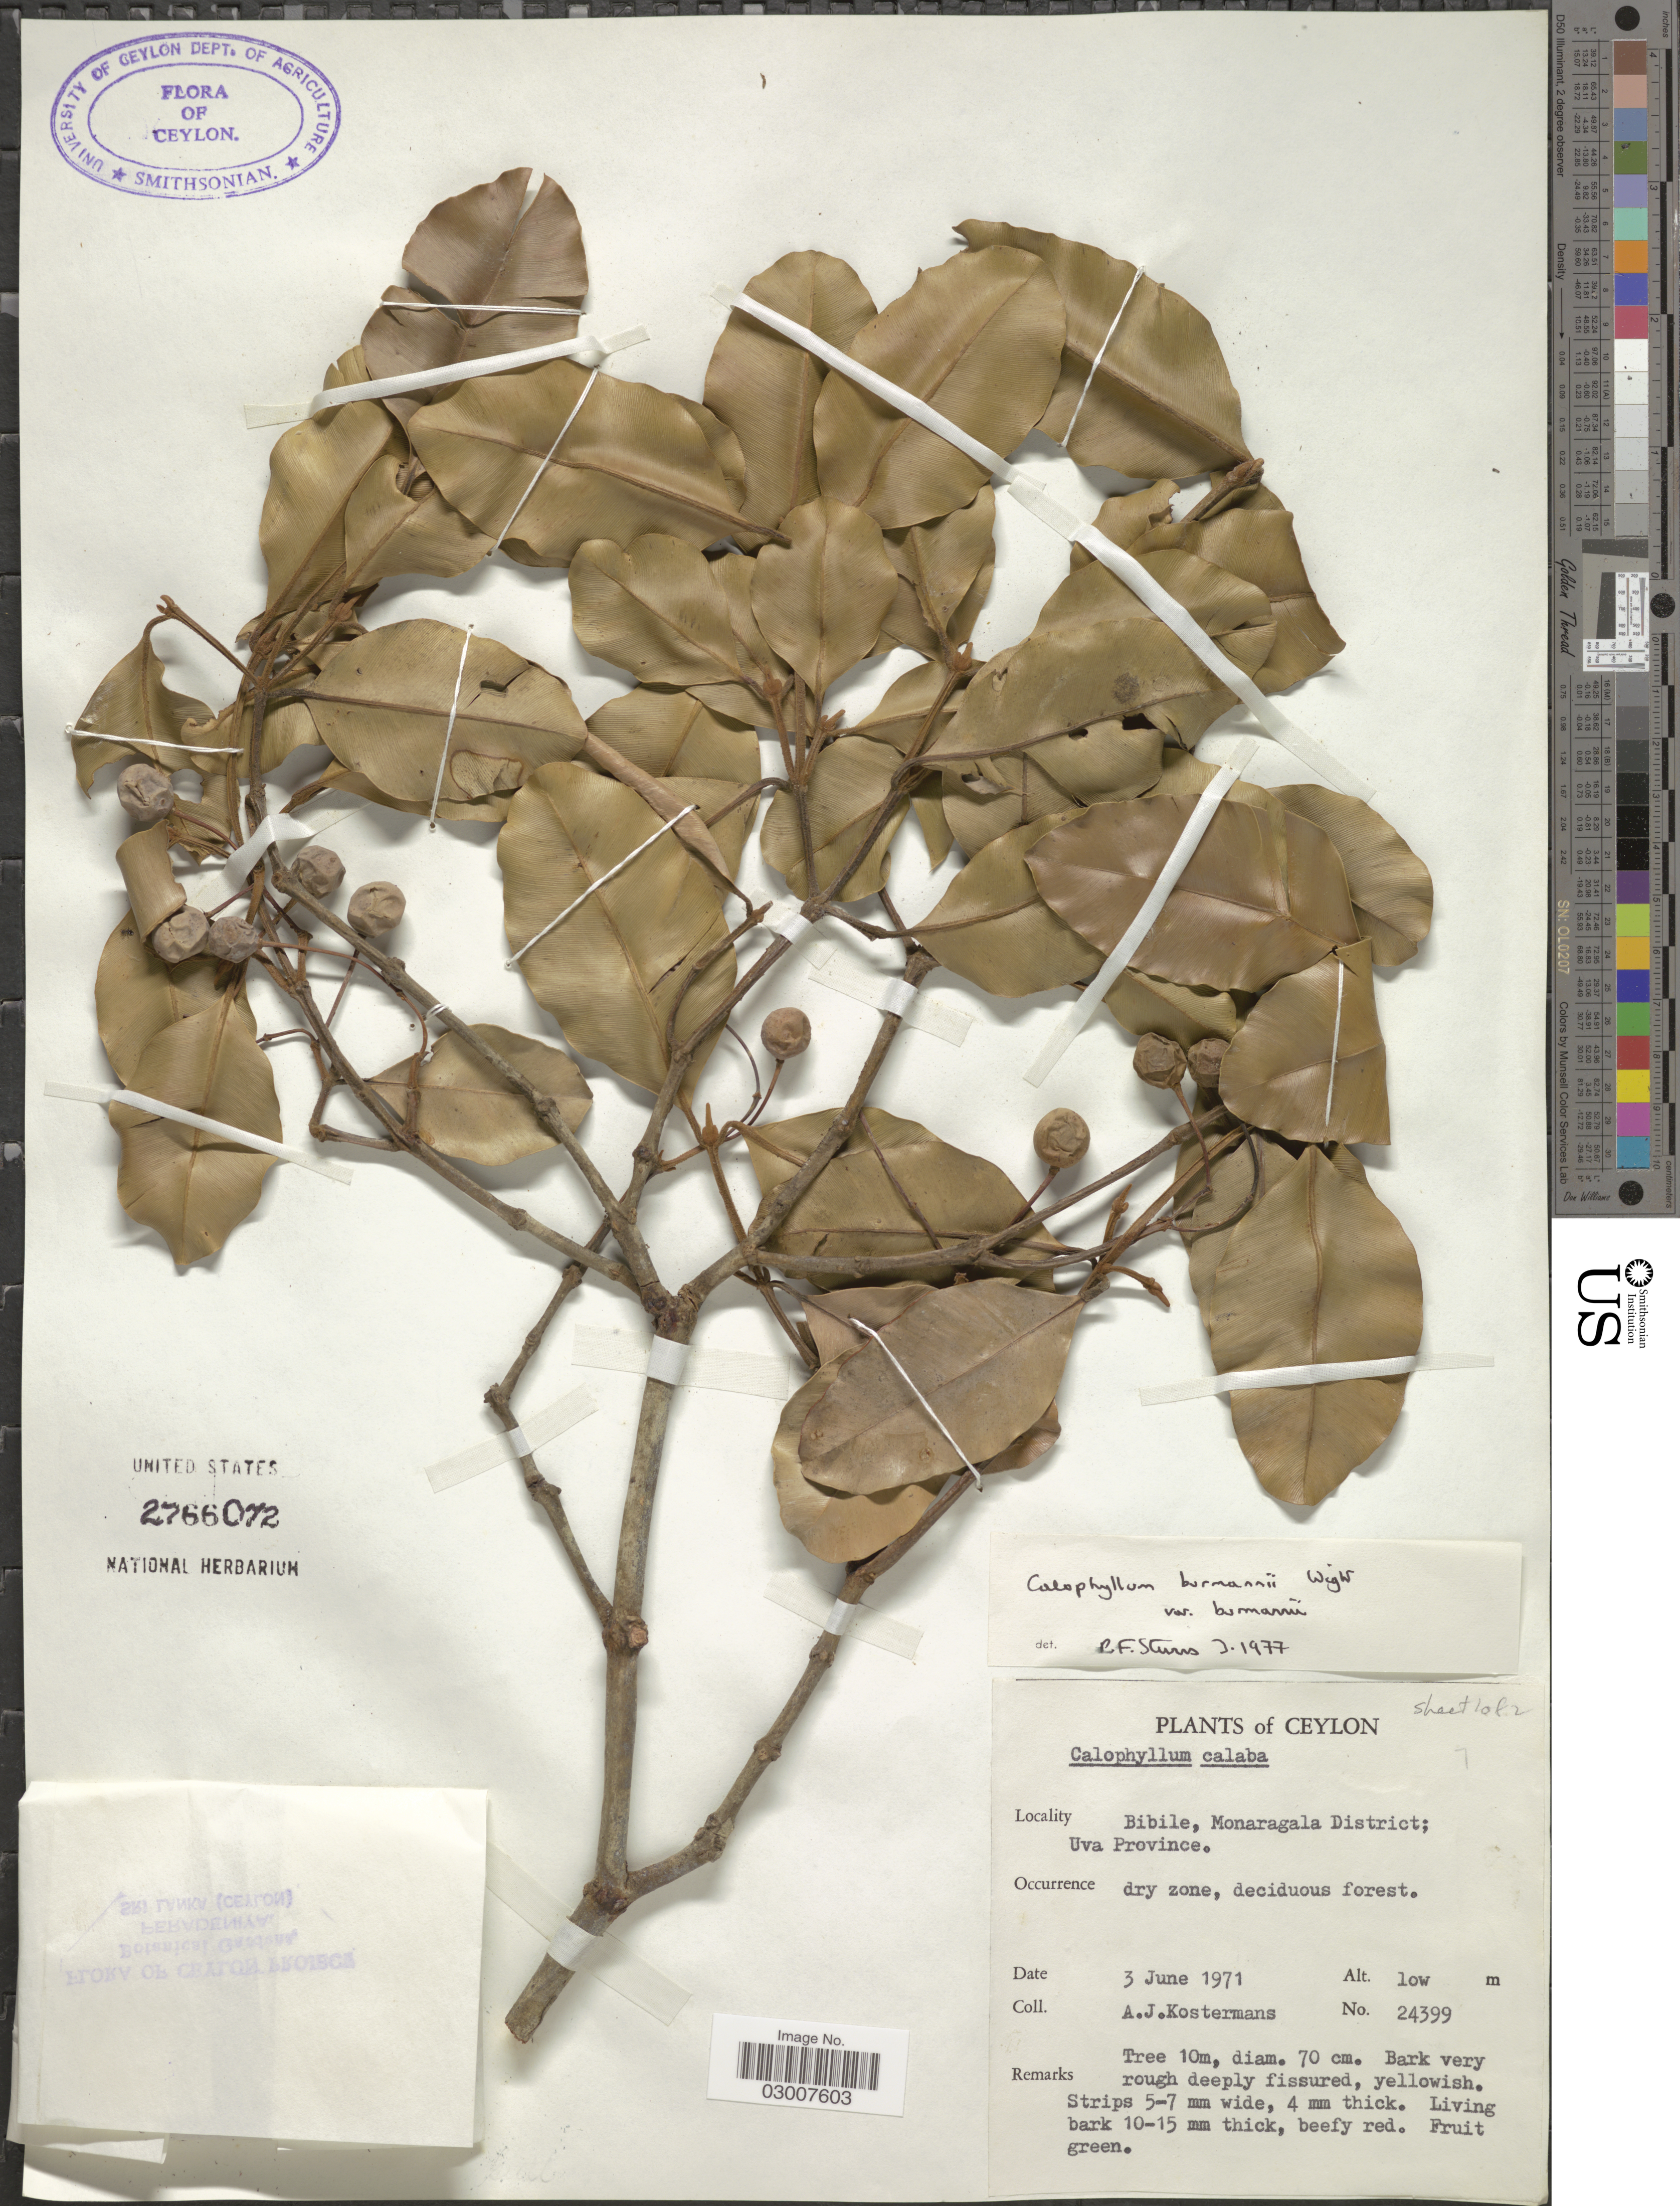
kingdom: Plantae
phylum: Tracheophyta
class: Magnoliopsida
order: Malpighiales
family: Calophyllaceae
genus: Calophyllum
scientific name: Calophyllum calaba var. calaba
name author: L.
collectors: A. J. G. Kostermans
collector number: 24399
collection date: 1971-06-03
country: Sri Lanka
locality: Ceylon. Bibile, Monaragala District.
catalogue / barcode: US 2766072